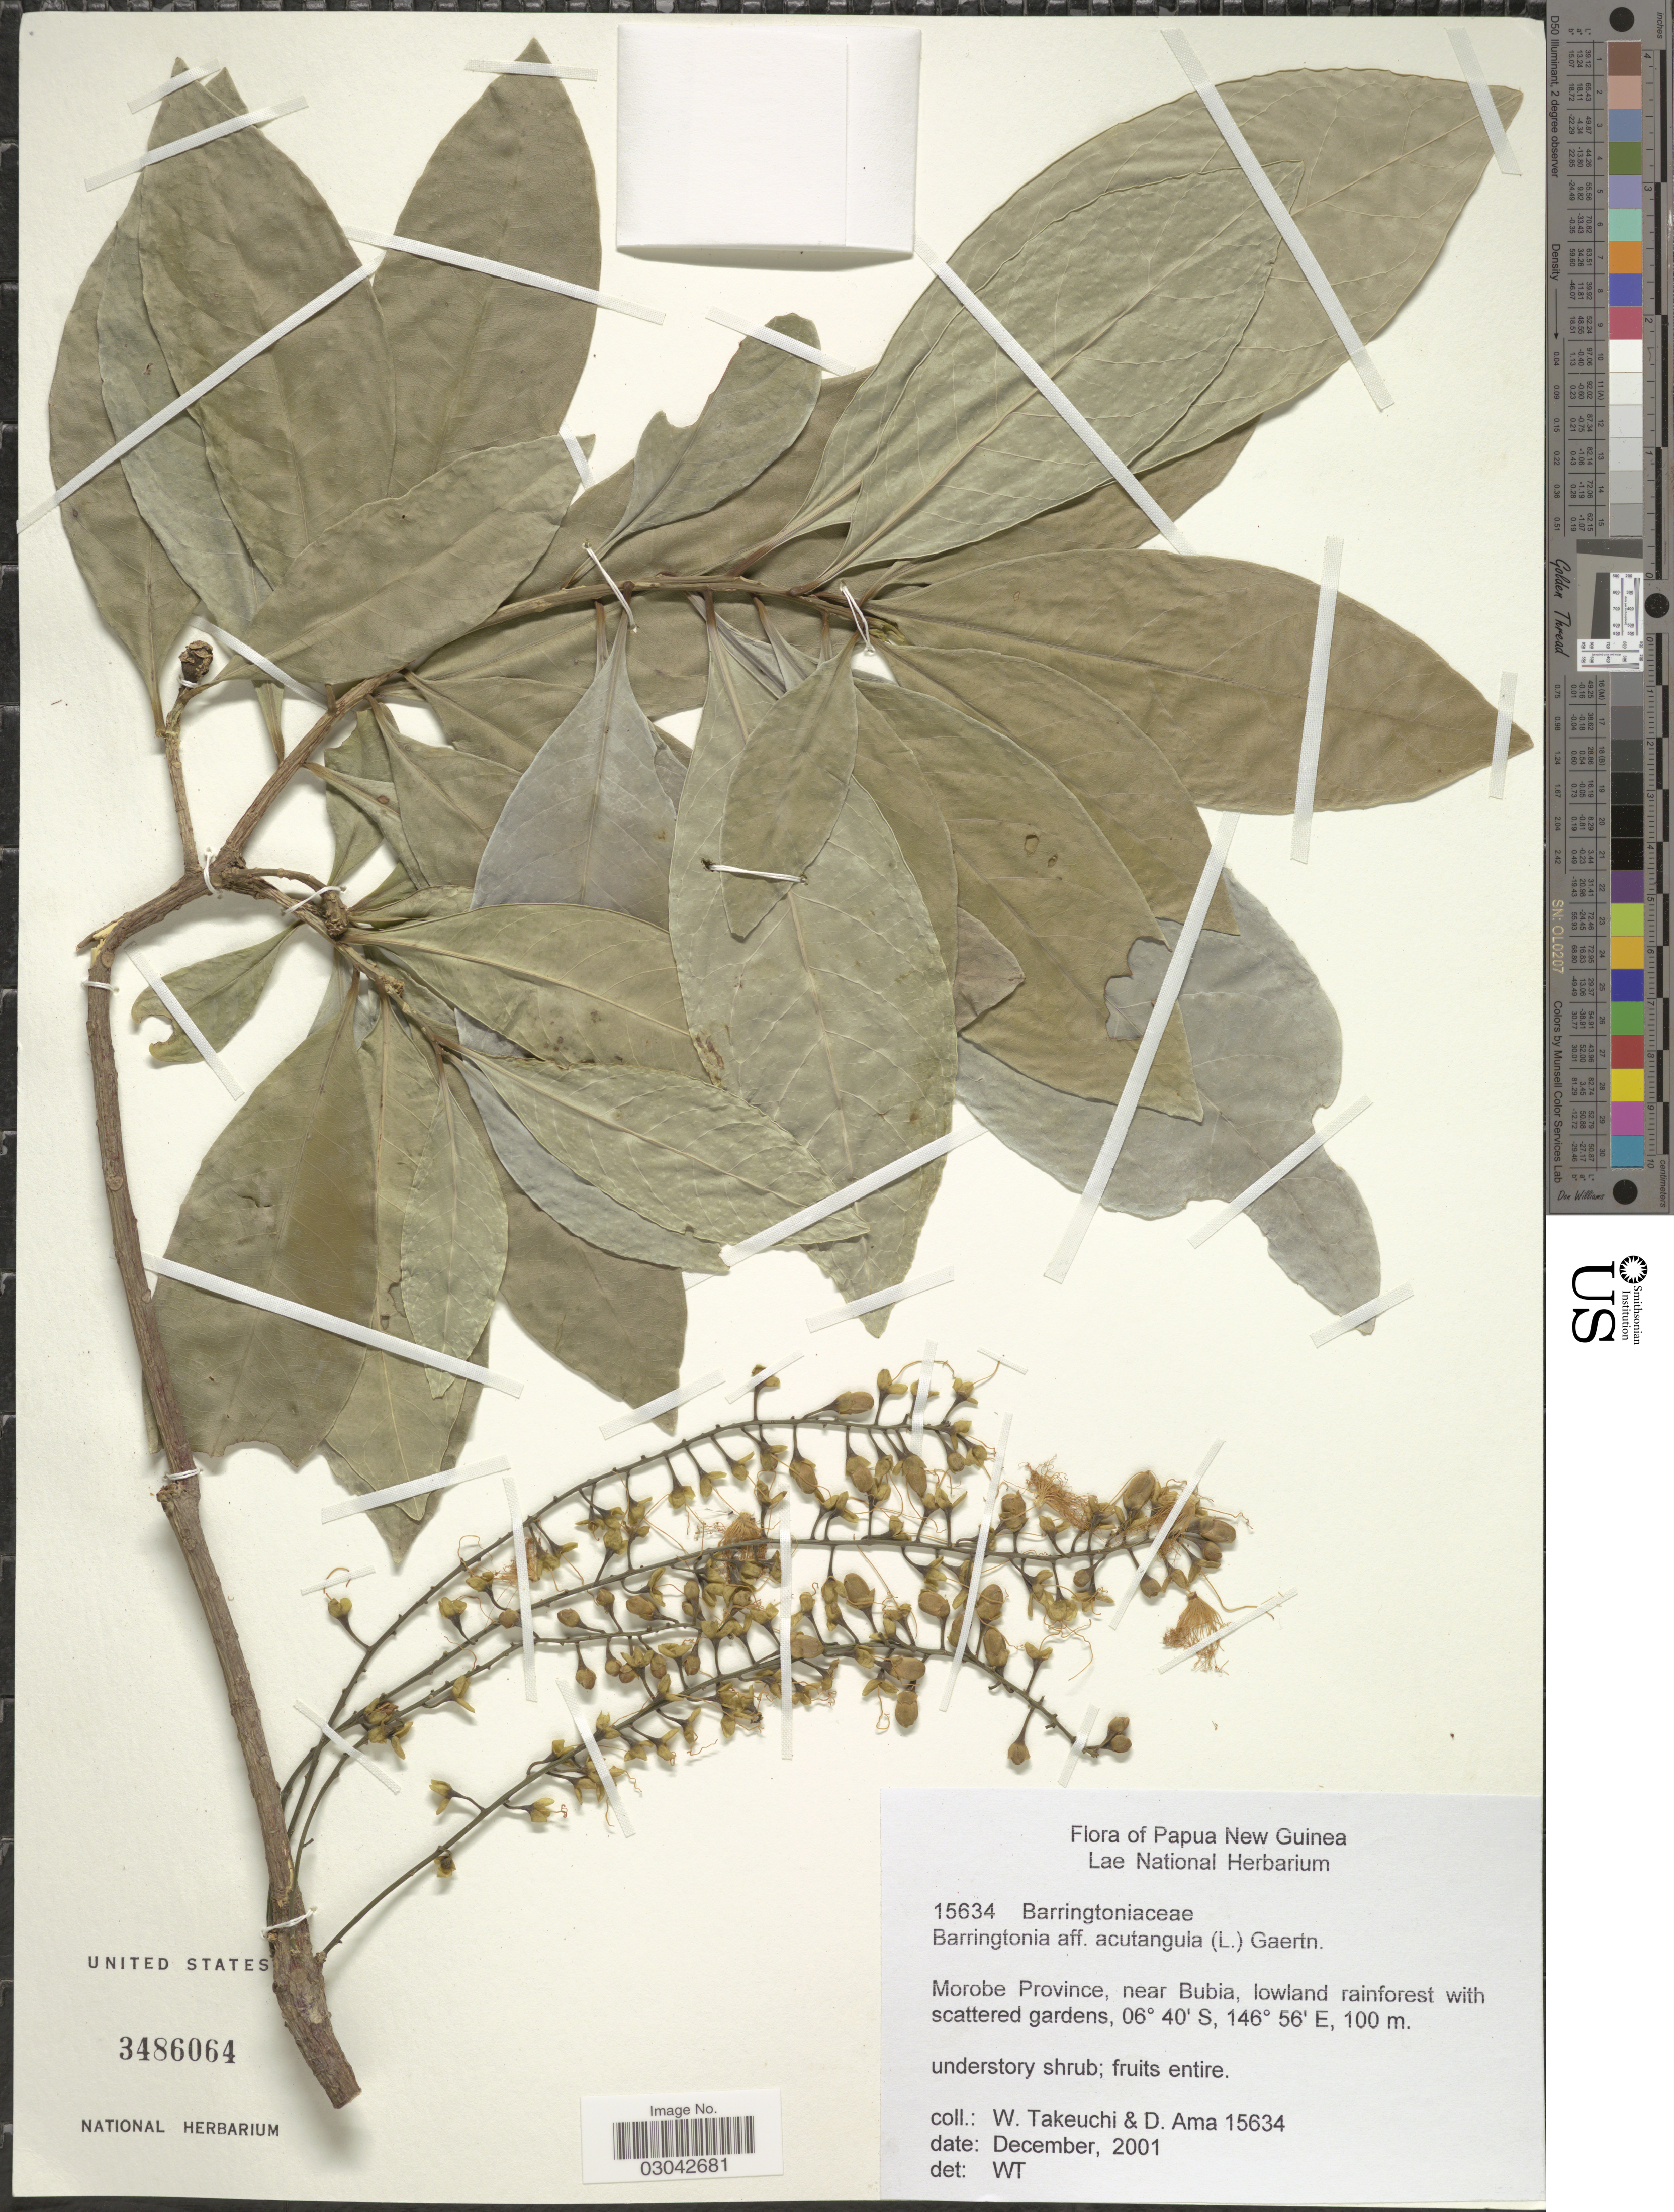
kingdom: Plantae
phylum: Tracheophyta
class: Magnoliopsida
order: Ericales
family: Lecythidaceae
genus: Barringtonia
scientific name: Barringtonia acutangula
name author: (L.) Gaertn.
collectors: W. Takeuchi & D. Ama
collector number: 15634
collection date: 2001-12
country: Papua New Guinea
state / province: Morobe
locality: Near Bubia.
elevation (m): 100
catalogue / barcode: US 3486064